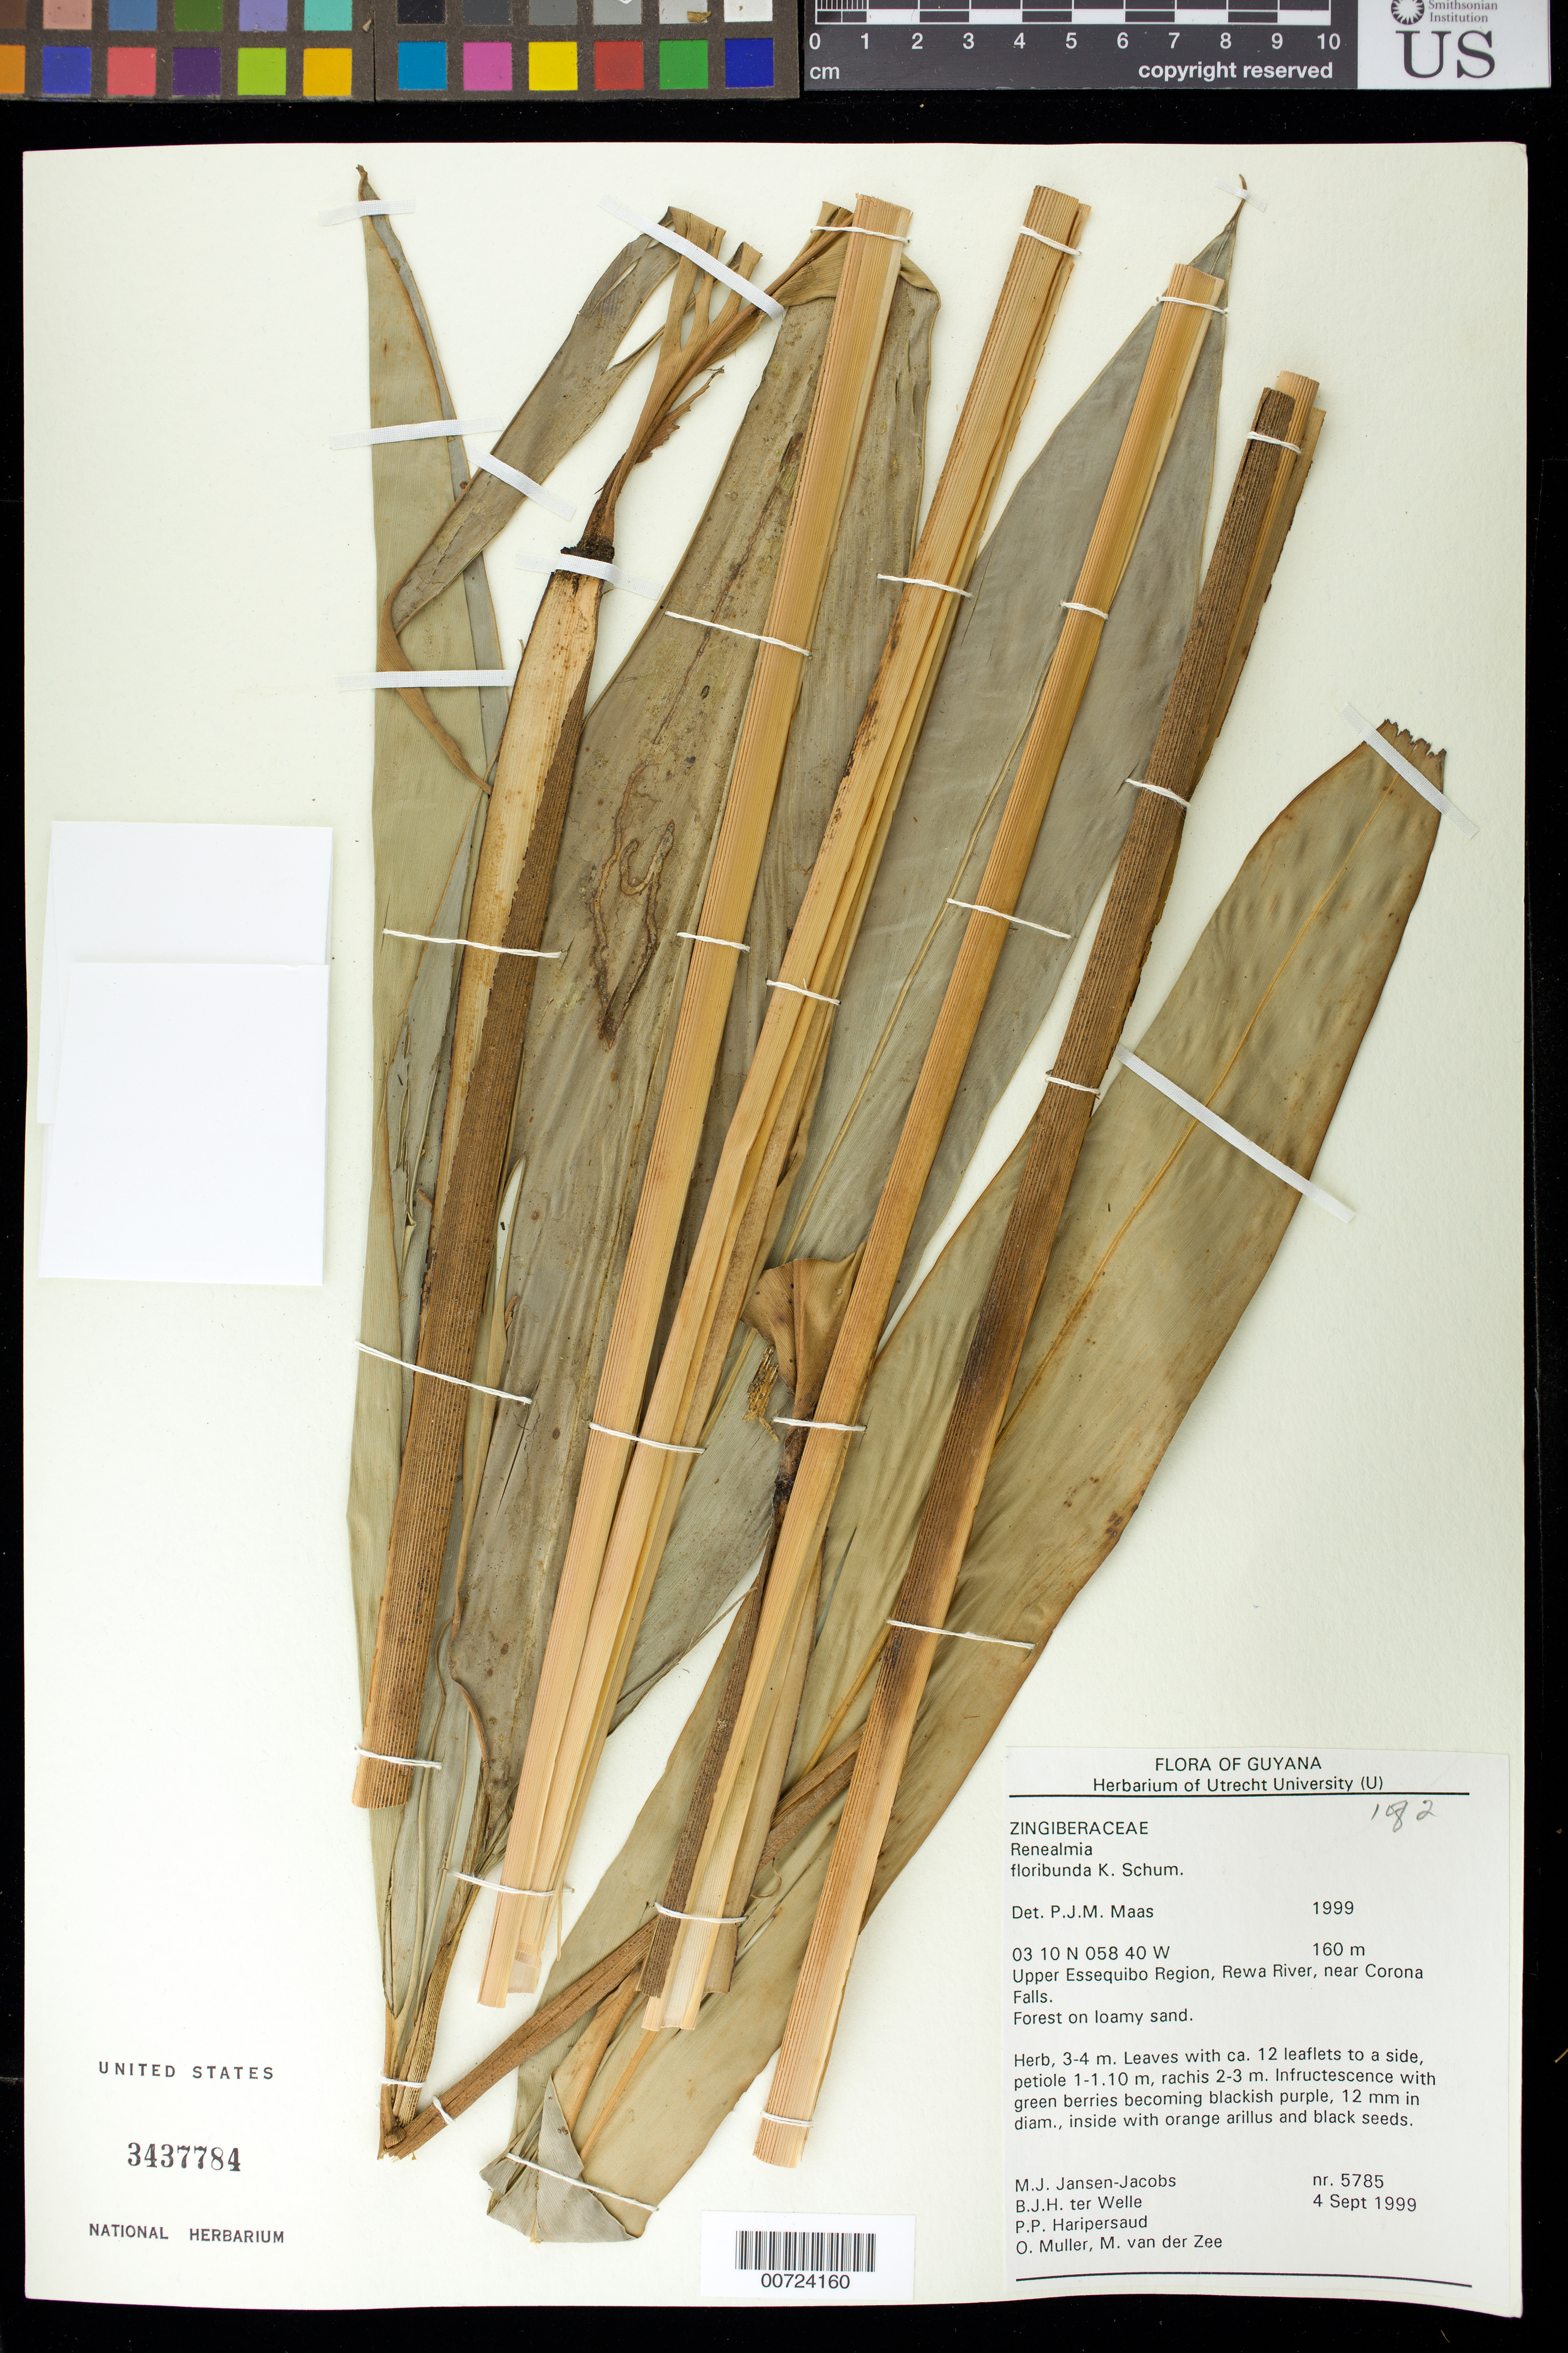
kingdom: Plantae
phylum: Tracheophyta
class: Liliopsida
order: Zingiberales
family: Zingiberaceae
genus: Renealmia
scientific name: Renealmia floribunda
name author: K. Schum.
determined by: Maas, Paul J. M.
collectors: M. J. Jansen-Jacobs, B. Welle, P. Haripersaud, O. Muller & M. van der Zee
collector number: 5785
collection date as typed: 4-Sep-99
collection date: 1999-09-04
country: Guyana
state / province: U. Takutu-U. Essequibo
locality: Rewa River, near Corona Falls, Upper Essequibo Region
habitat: Forest on loamy sand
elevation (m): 160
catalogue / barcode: US 3437784